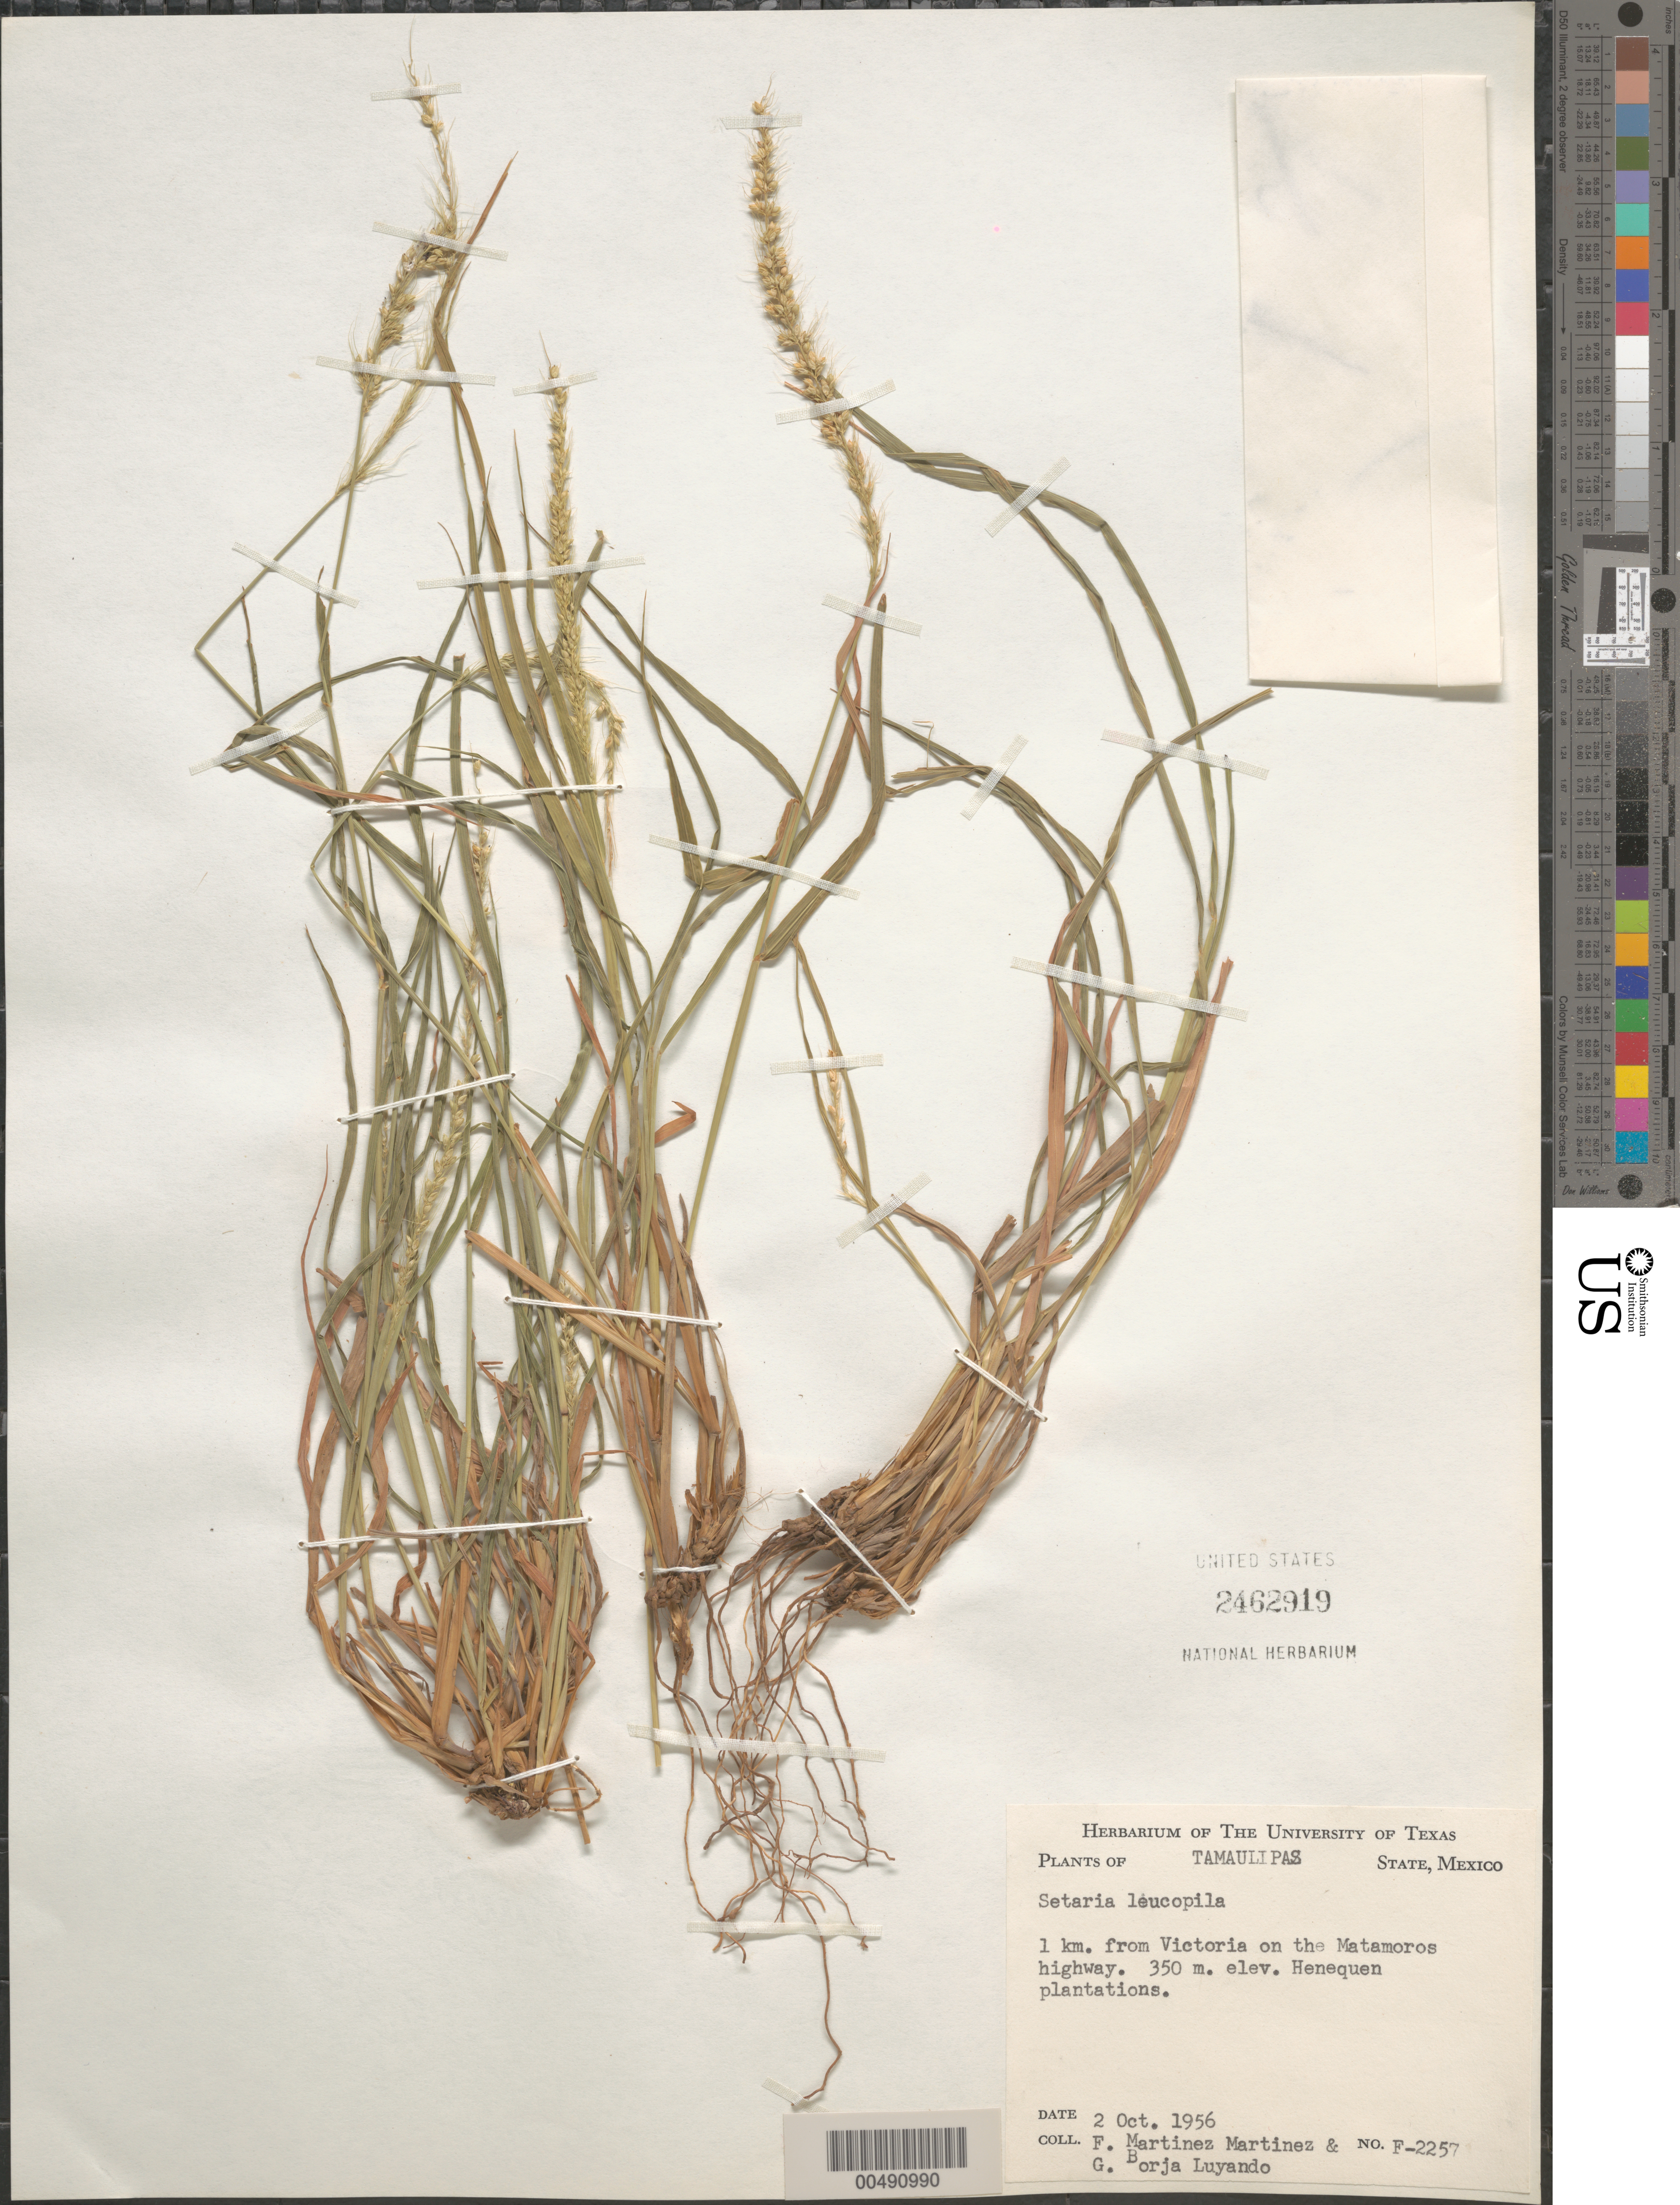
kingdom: Plantae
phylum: Tracheophyta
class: Liliopsida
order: Poales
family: Poaceae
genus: Setaria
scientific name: Setaria leucopila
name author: (Scribn. & Merr.) K. Schum.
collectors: F. Martinez-M. & G. Borja-Luyando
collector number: F-2257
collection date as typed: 2 Oct 1956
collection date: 1956-10-02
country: Mexico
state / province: Tamaulipas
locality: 1 km from Victoria on the Matamoros Hwy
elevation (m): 350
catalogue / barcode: US 2462919